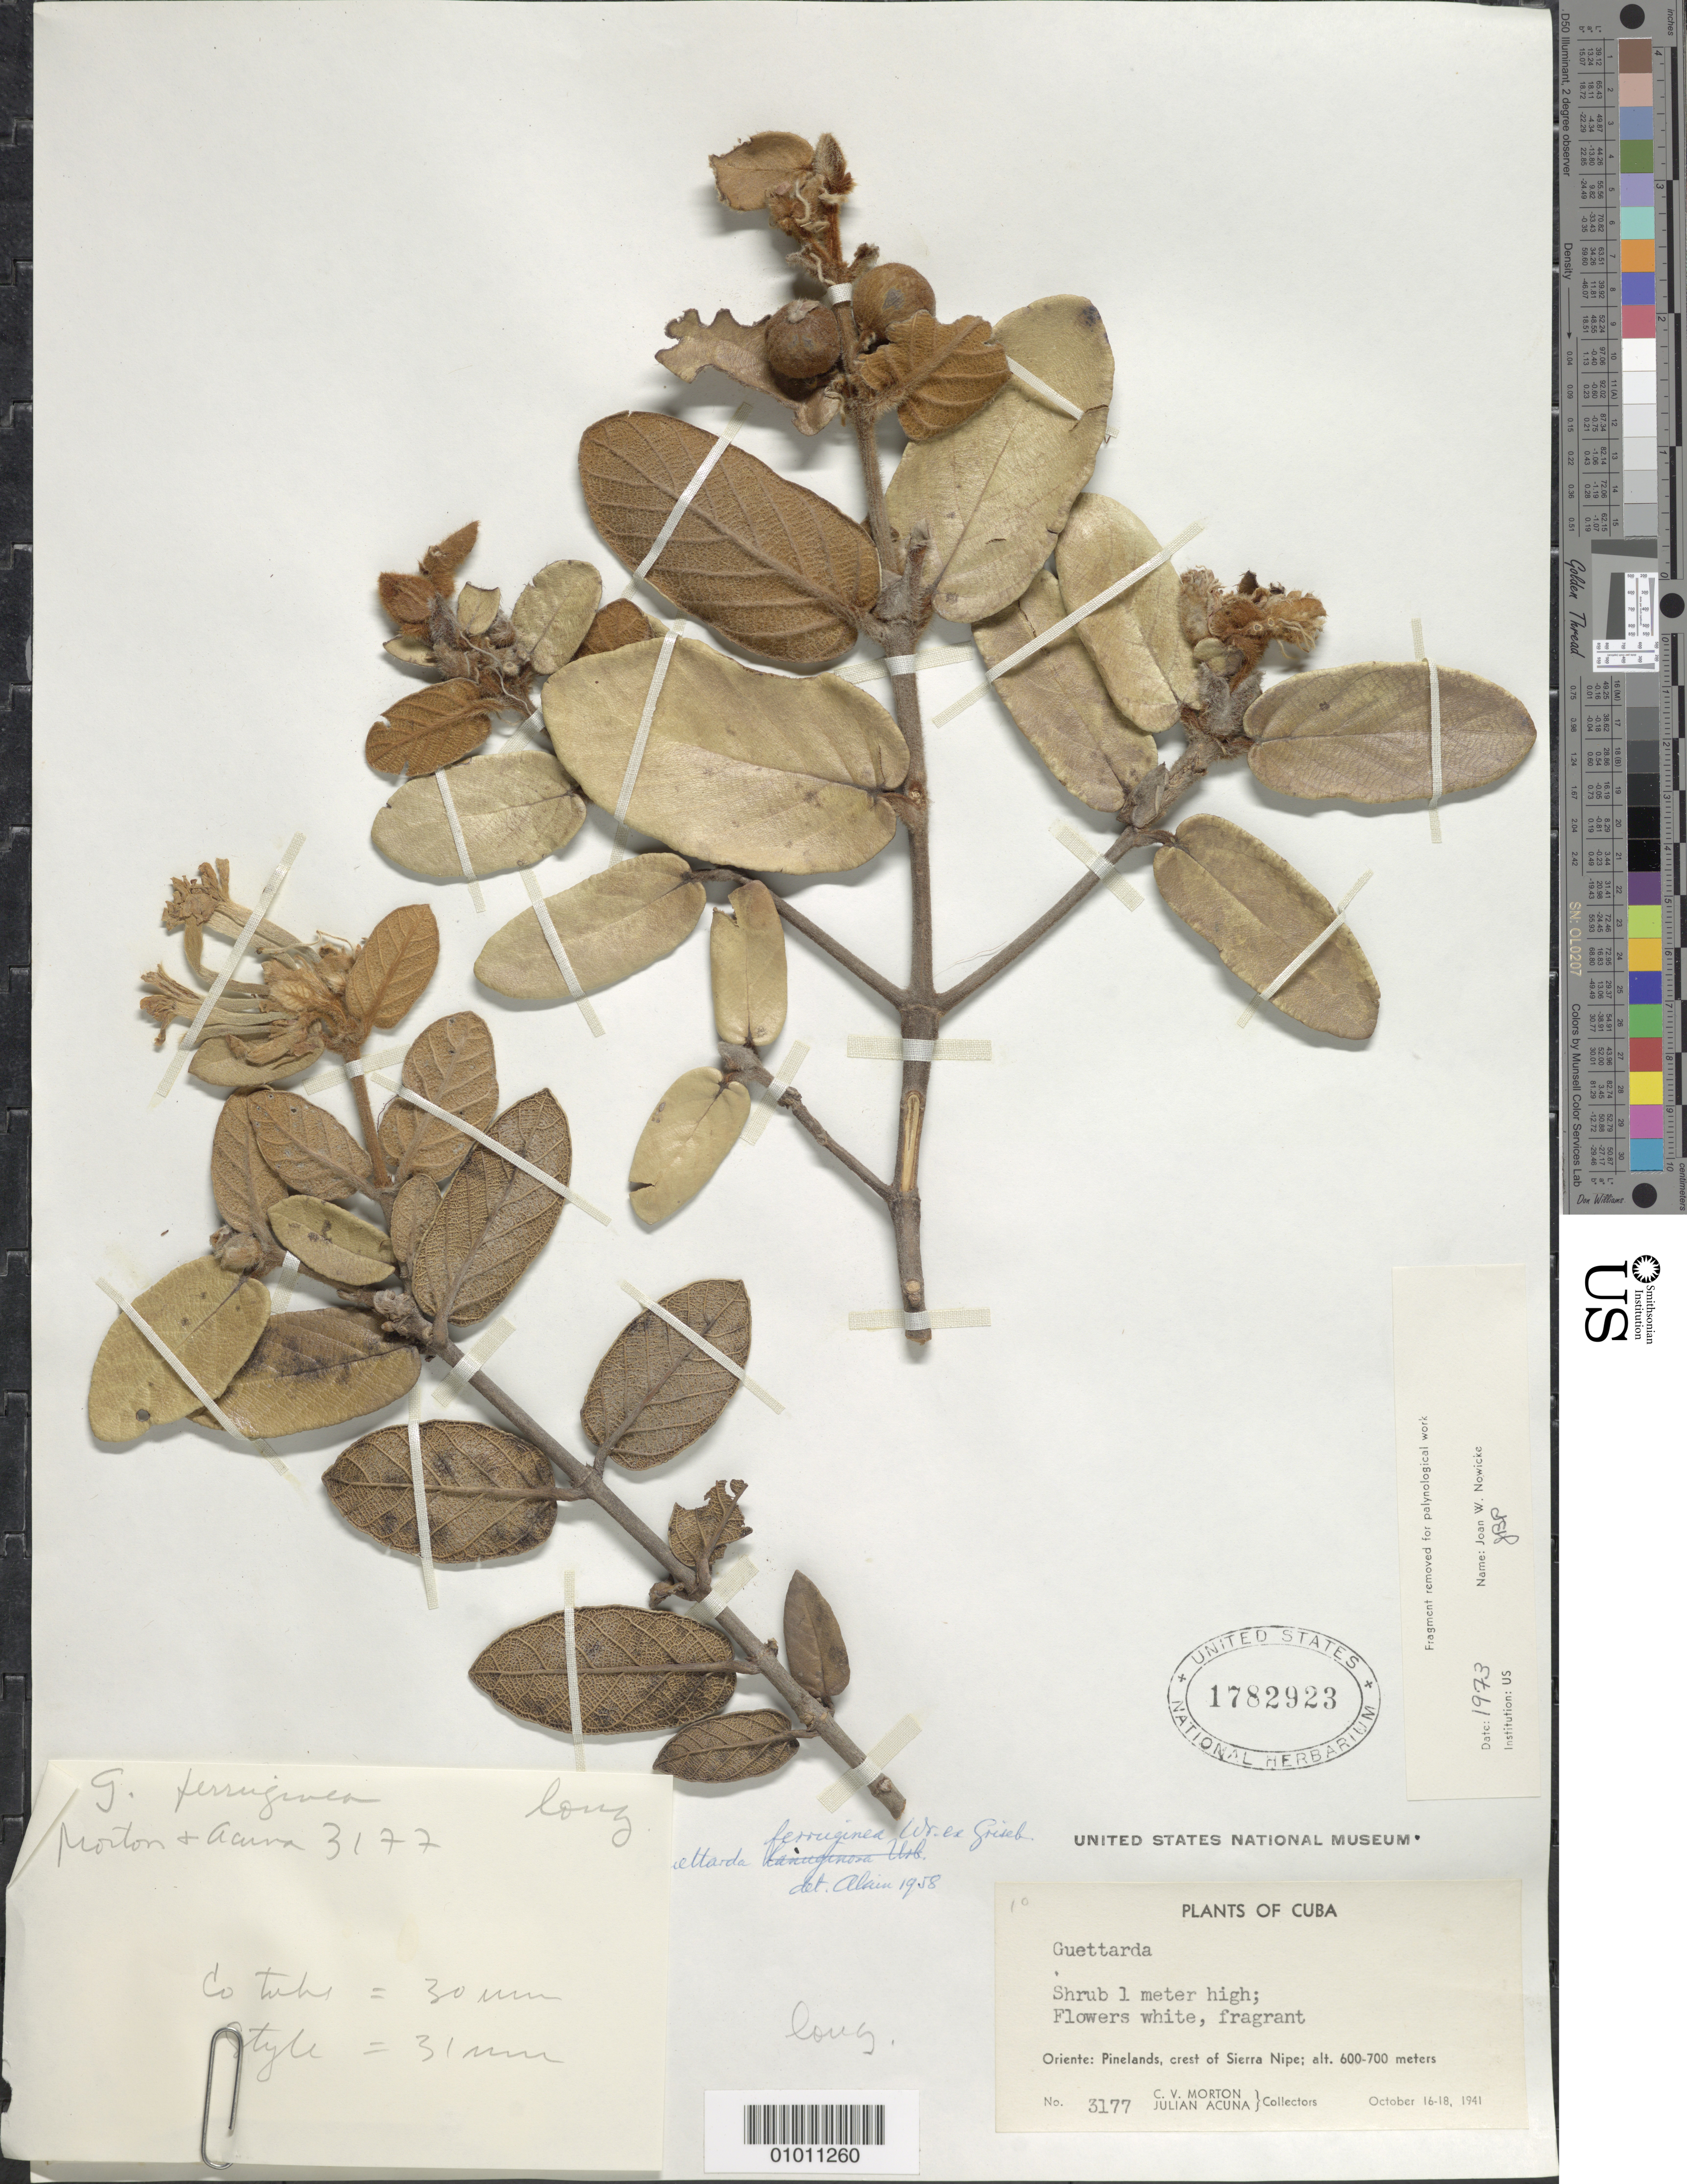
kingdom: Plantae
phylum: Tracheophyta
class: Magnoliopsida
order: Gentianales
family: Rubiaceae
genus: Guettarda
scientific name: Guettarda ferruginea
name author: Griseb.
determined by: Liogier, Alain H.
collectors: C. V. Morton & J. Acuña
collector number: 3177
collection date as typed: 16 Oct 1941 to 18 Oct 1941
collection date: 1941-10-16/1941-10-18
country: Cuba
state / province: Holguín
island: Cuba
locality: Crest of Sierra Nipe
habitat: Pinelands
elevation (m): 600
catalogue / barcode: US 1782923